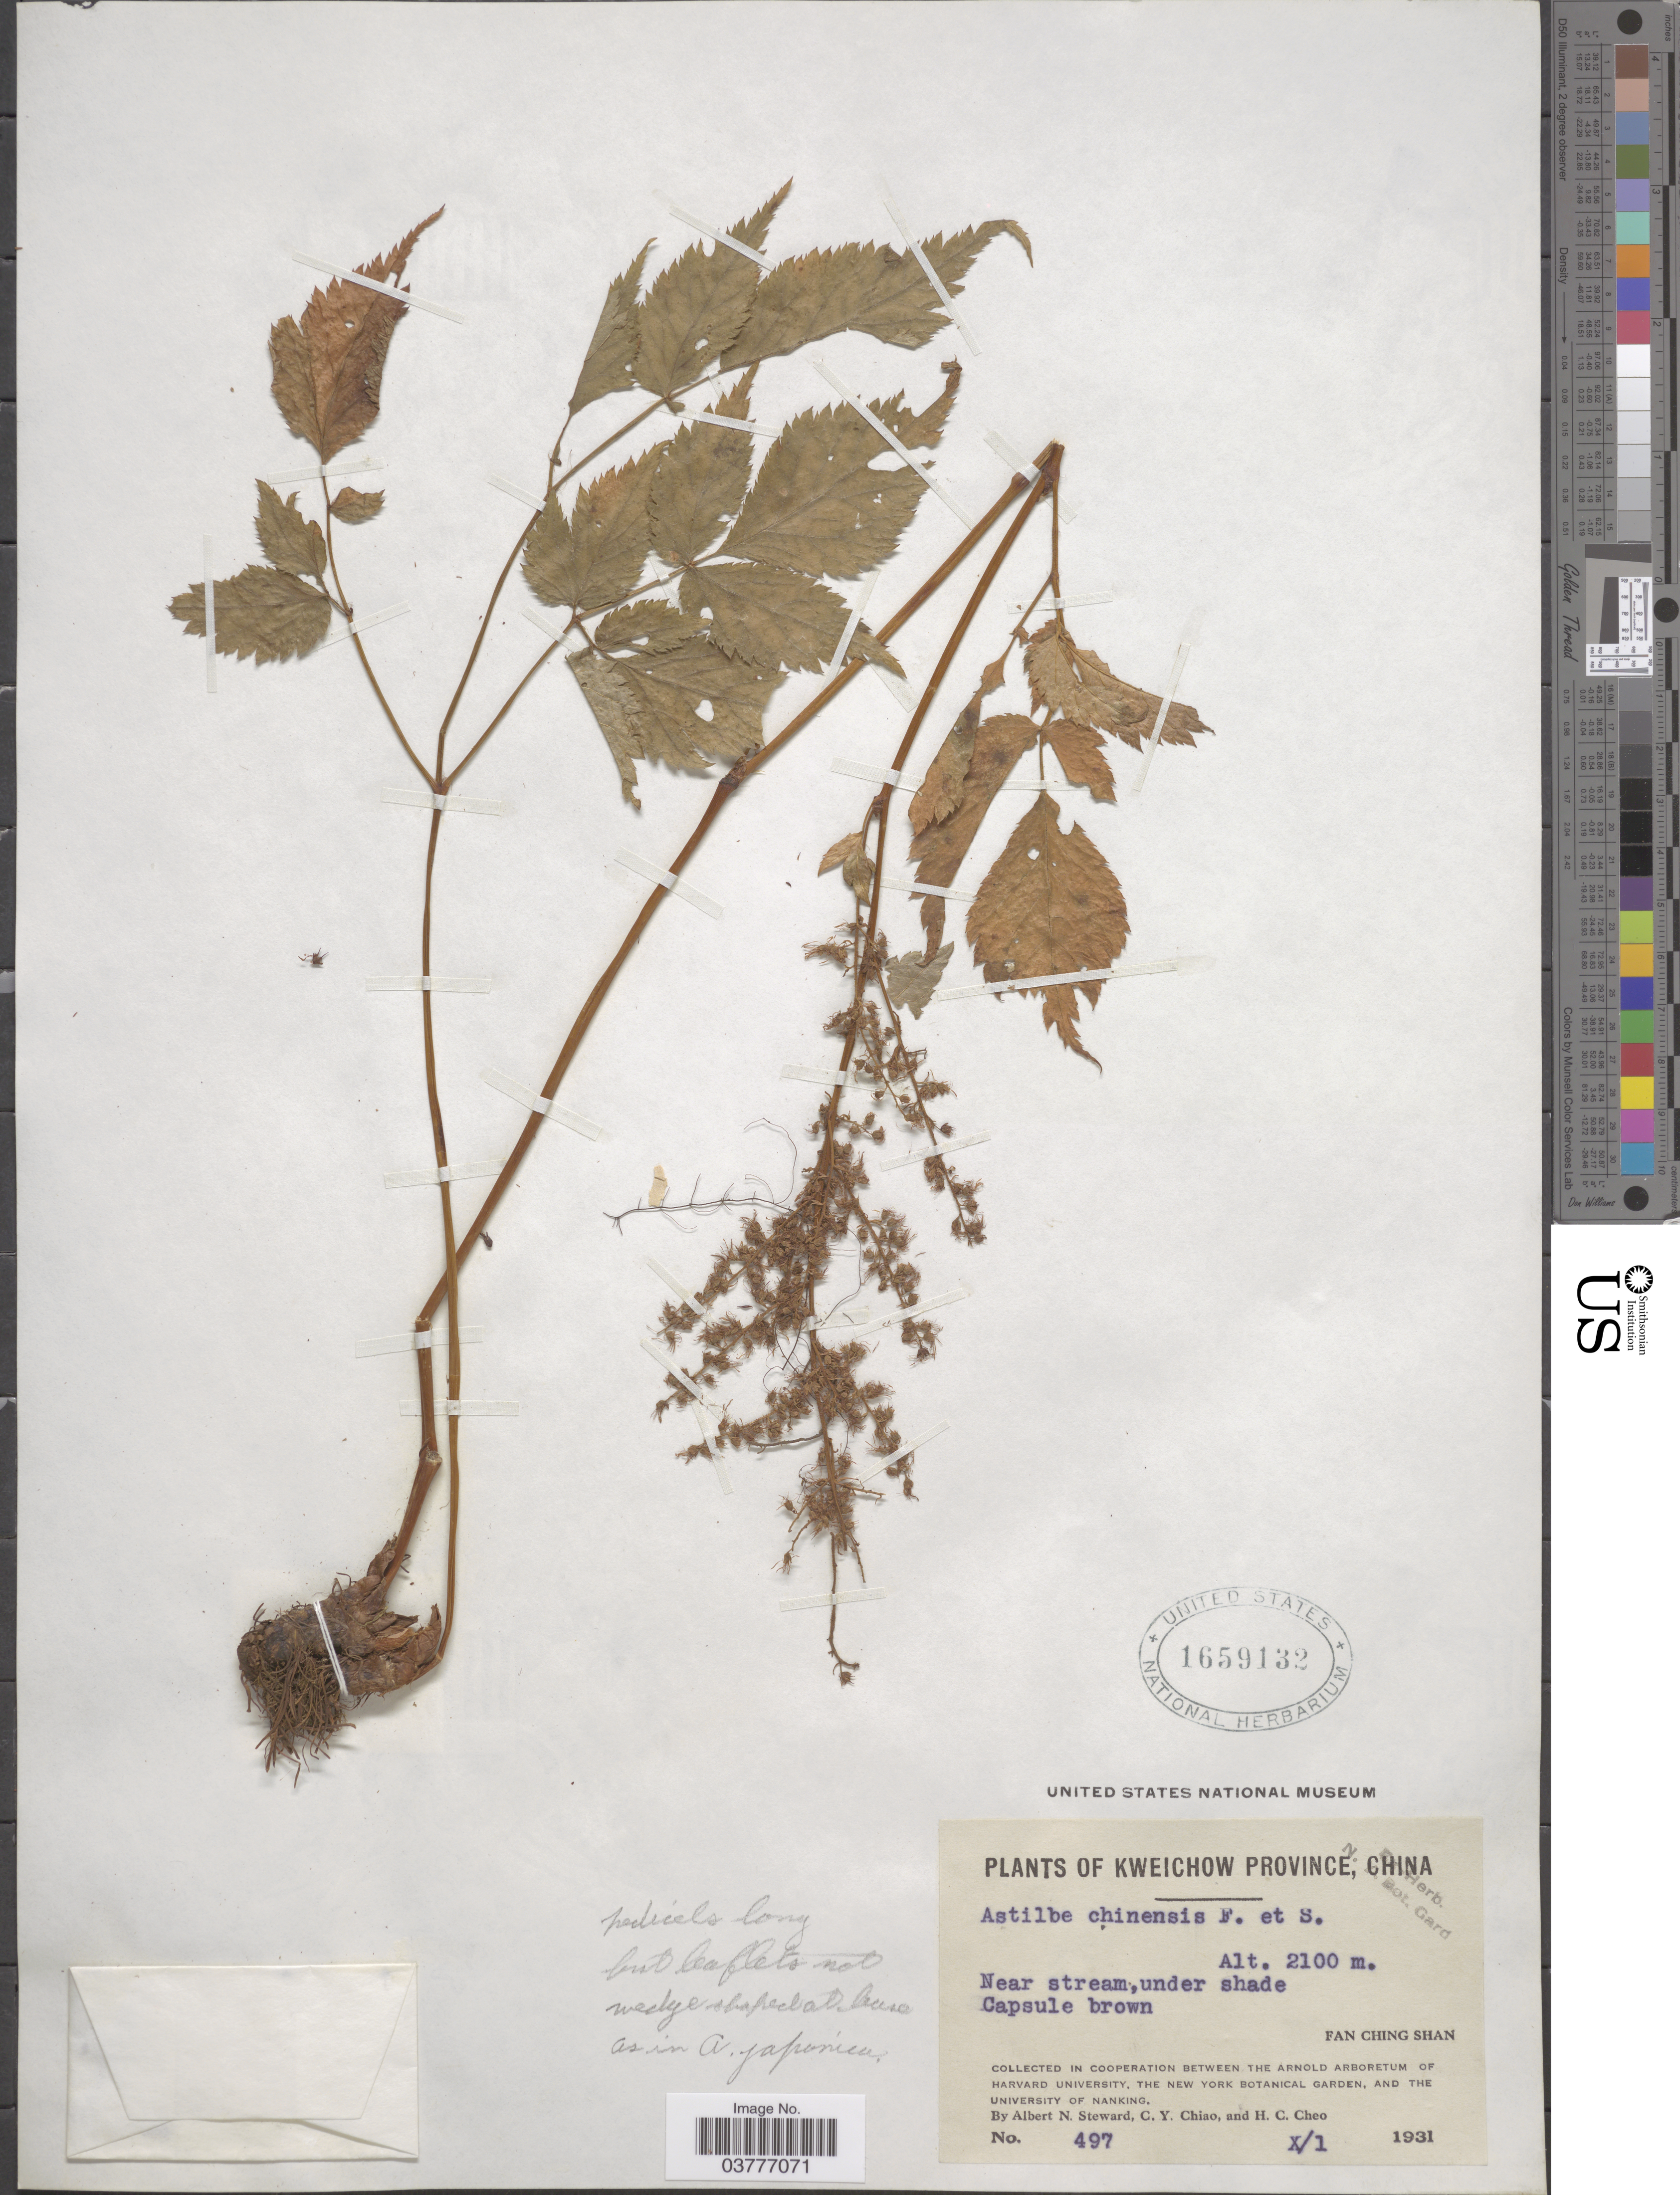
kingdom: Plantae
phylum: Tracheophyta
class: Magnoliopsida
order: Saxifragales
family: Saxifragaceae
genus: Astilbe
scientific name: Astilbe austrosinensis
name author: Hand.-Mazz.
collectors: A. N. Steward, C. Y. Chiao & H. Cheo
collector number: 497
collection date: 1931-10-01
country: China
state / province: Guizhou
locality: Kweichow Province. Fan Ching Shan.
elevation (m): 2100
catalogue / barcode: US 1659132